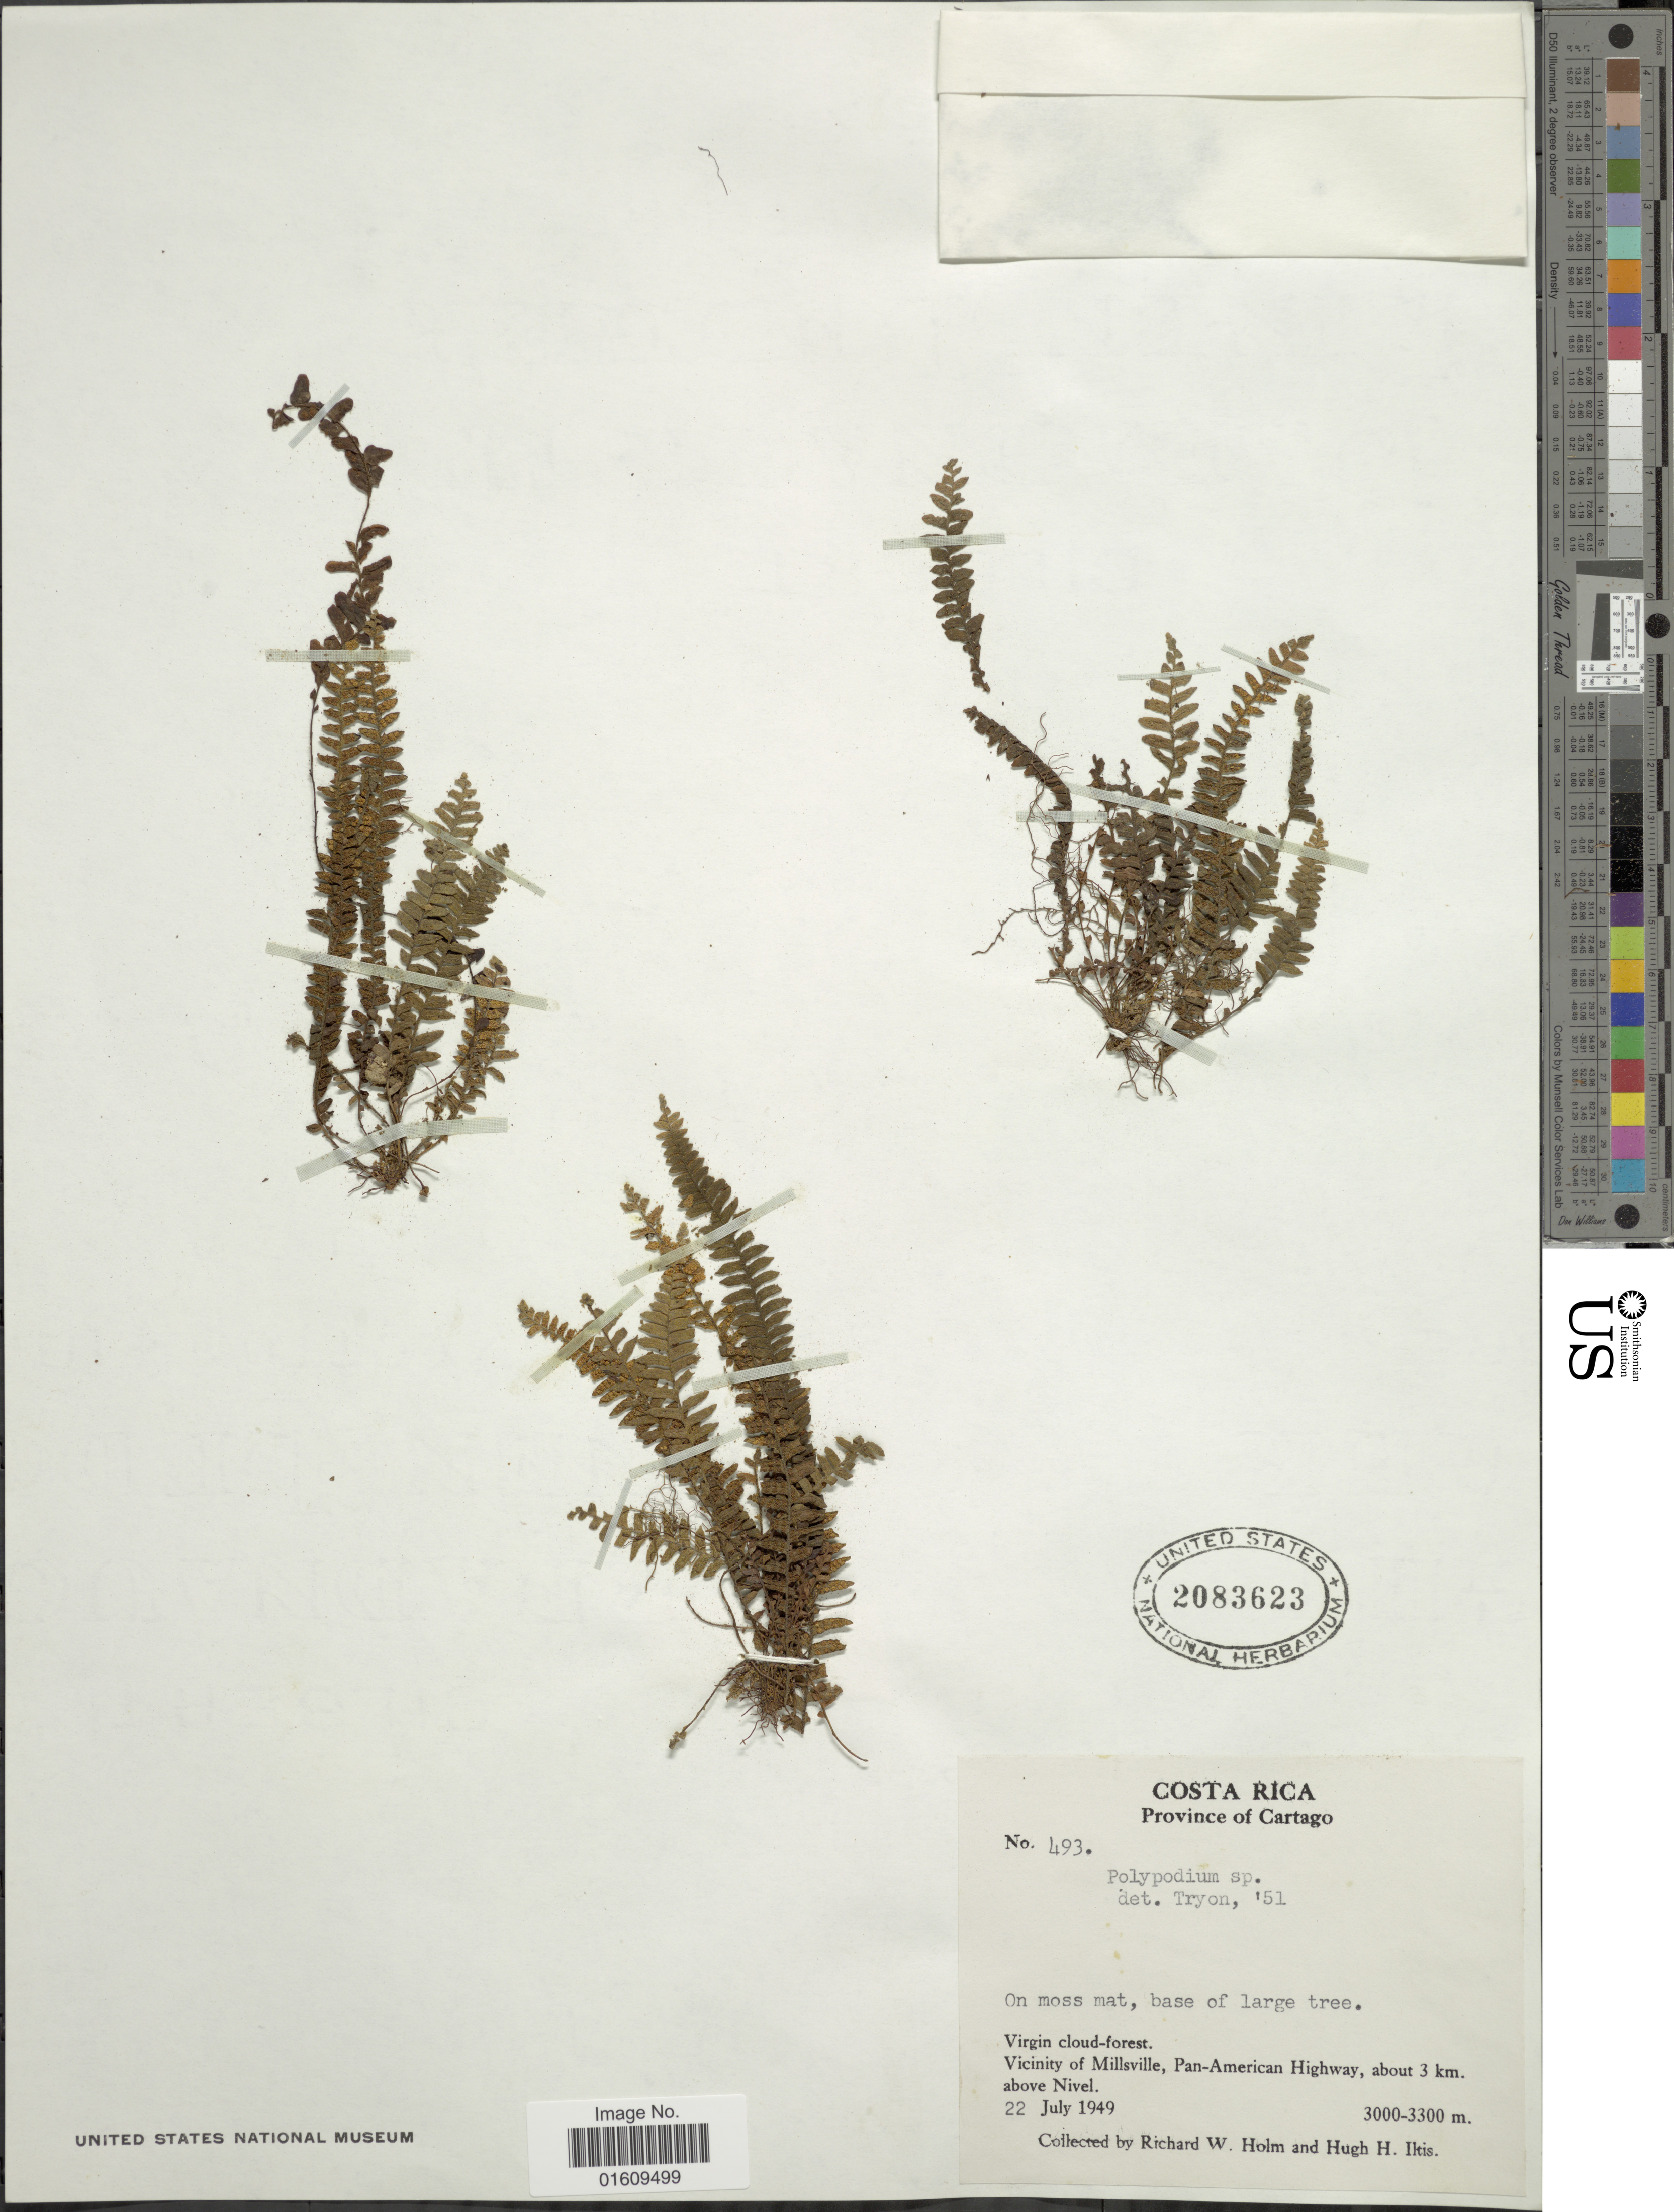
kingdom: Plantae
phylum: Tracheophyta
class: Polypodiopsida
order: Polypodiales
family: Polypodiaceae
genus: Galactodenia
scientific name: Galactodenia subscabra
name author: (Klotzsch) Sundue & Labiak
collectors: R. W. Holm & H. H. Iltis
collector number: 493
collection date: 1949-07-22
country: Costa Rica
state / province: Cartago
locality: Province of Cartago, Virgin cloud - forest, vicinity of Millsville, Pan - American highway, about 3 km above Nivel.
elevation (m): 3000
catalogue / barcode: US 2083623